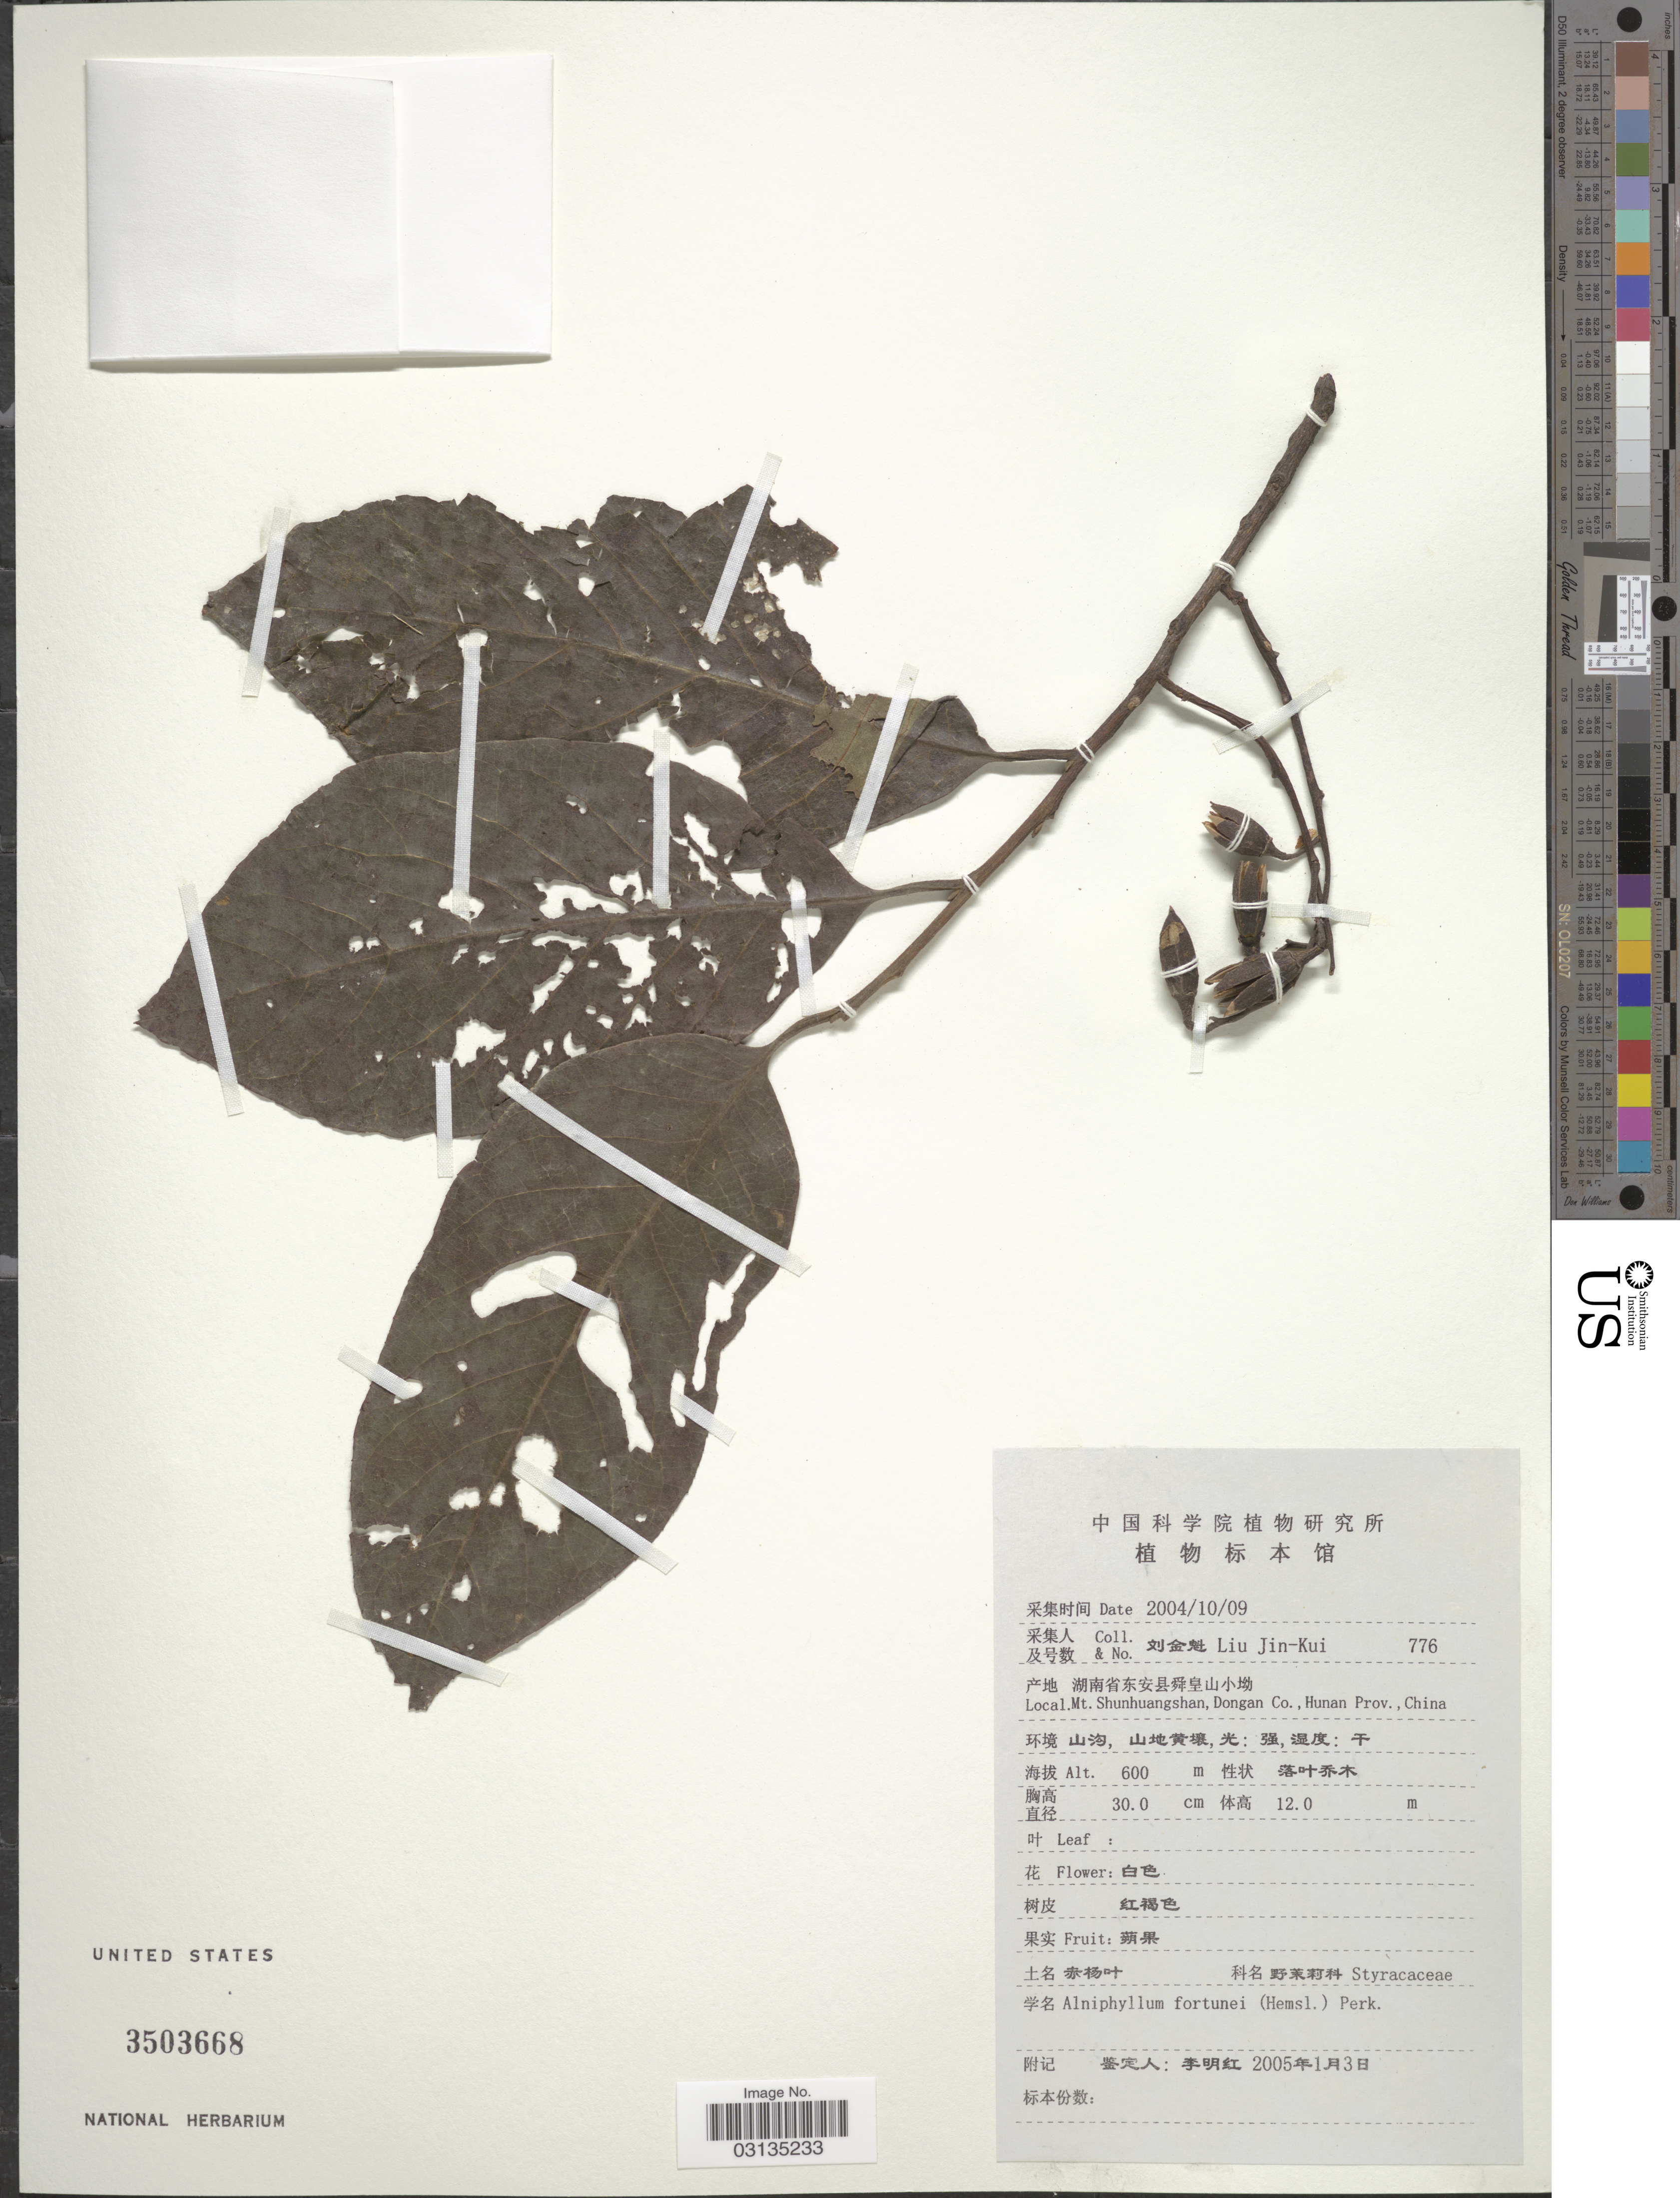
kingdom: Plantae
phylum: Tracheophyta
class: Magnoliopsida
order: Ericales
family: Styracaceae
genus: Alniphyllum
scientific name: Alniphyllum fortunei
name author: (Hemsl.) Makino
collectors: Liu Jin-Kui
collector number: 776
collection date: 2004-10-09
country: China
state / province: Hunan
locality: Mt. Shunhuangshan, Dongan Co., Hunan Prov.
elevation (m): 600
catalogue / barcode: US 3503668